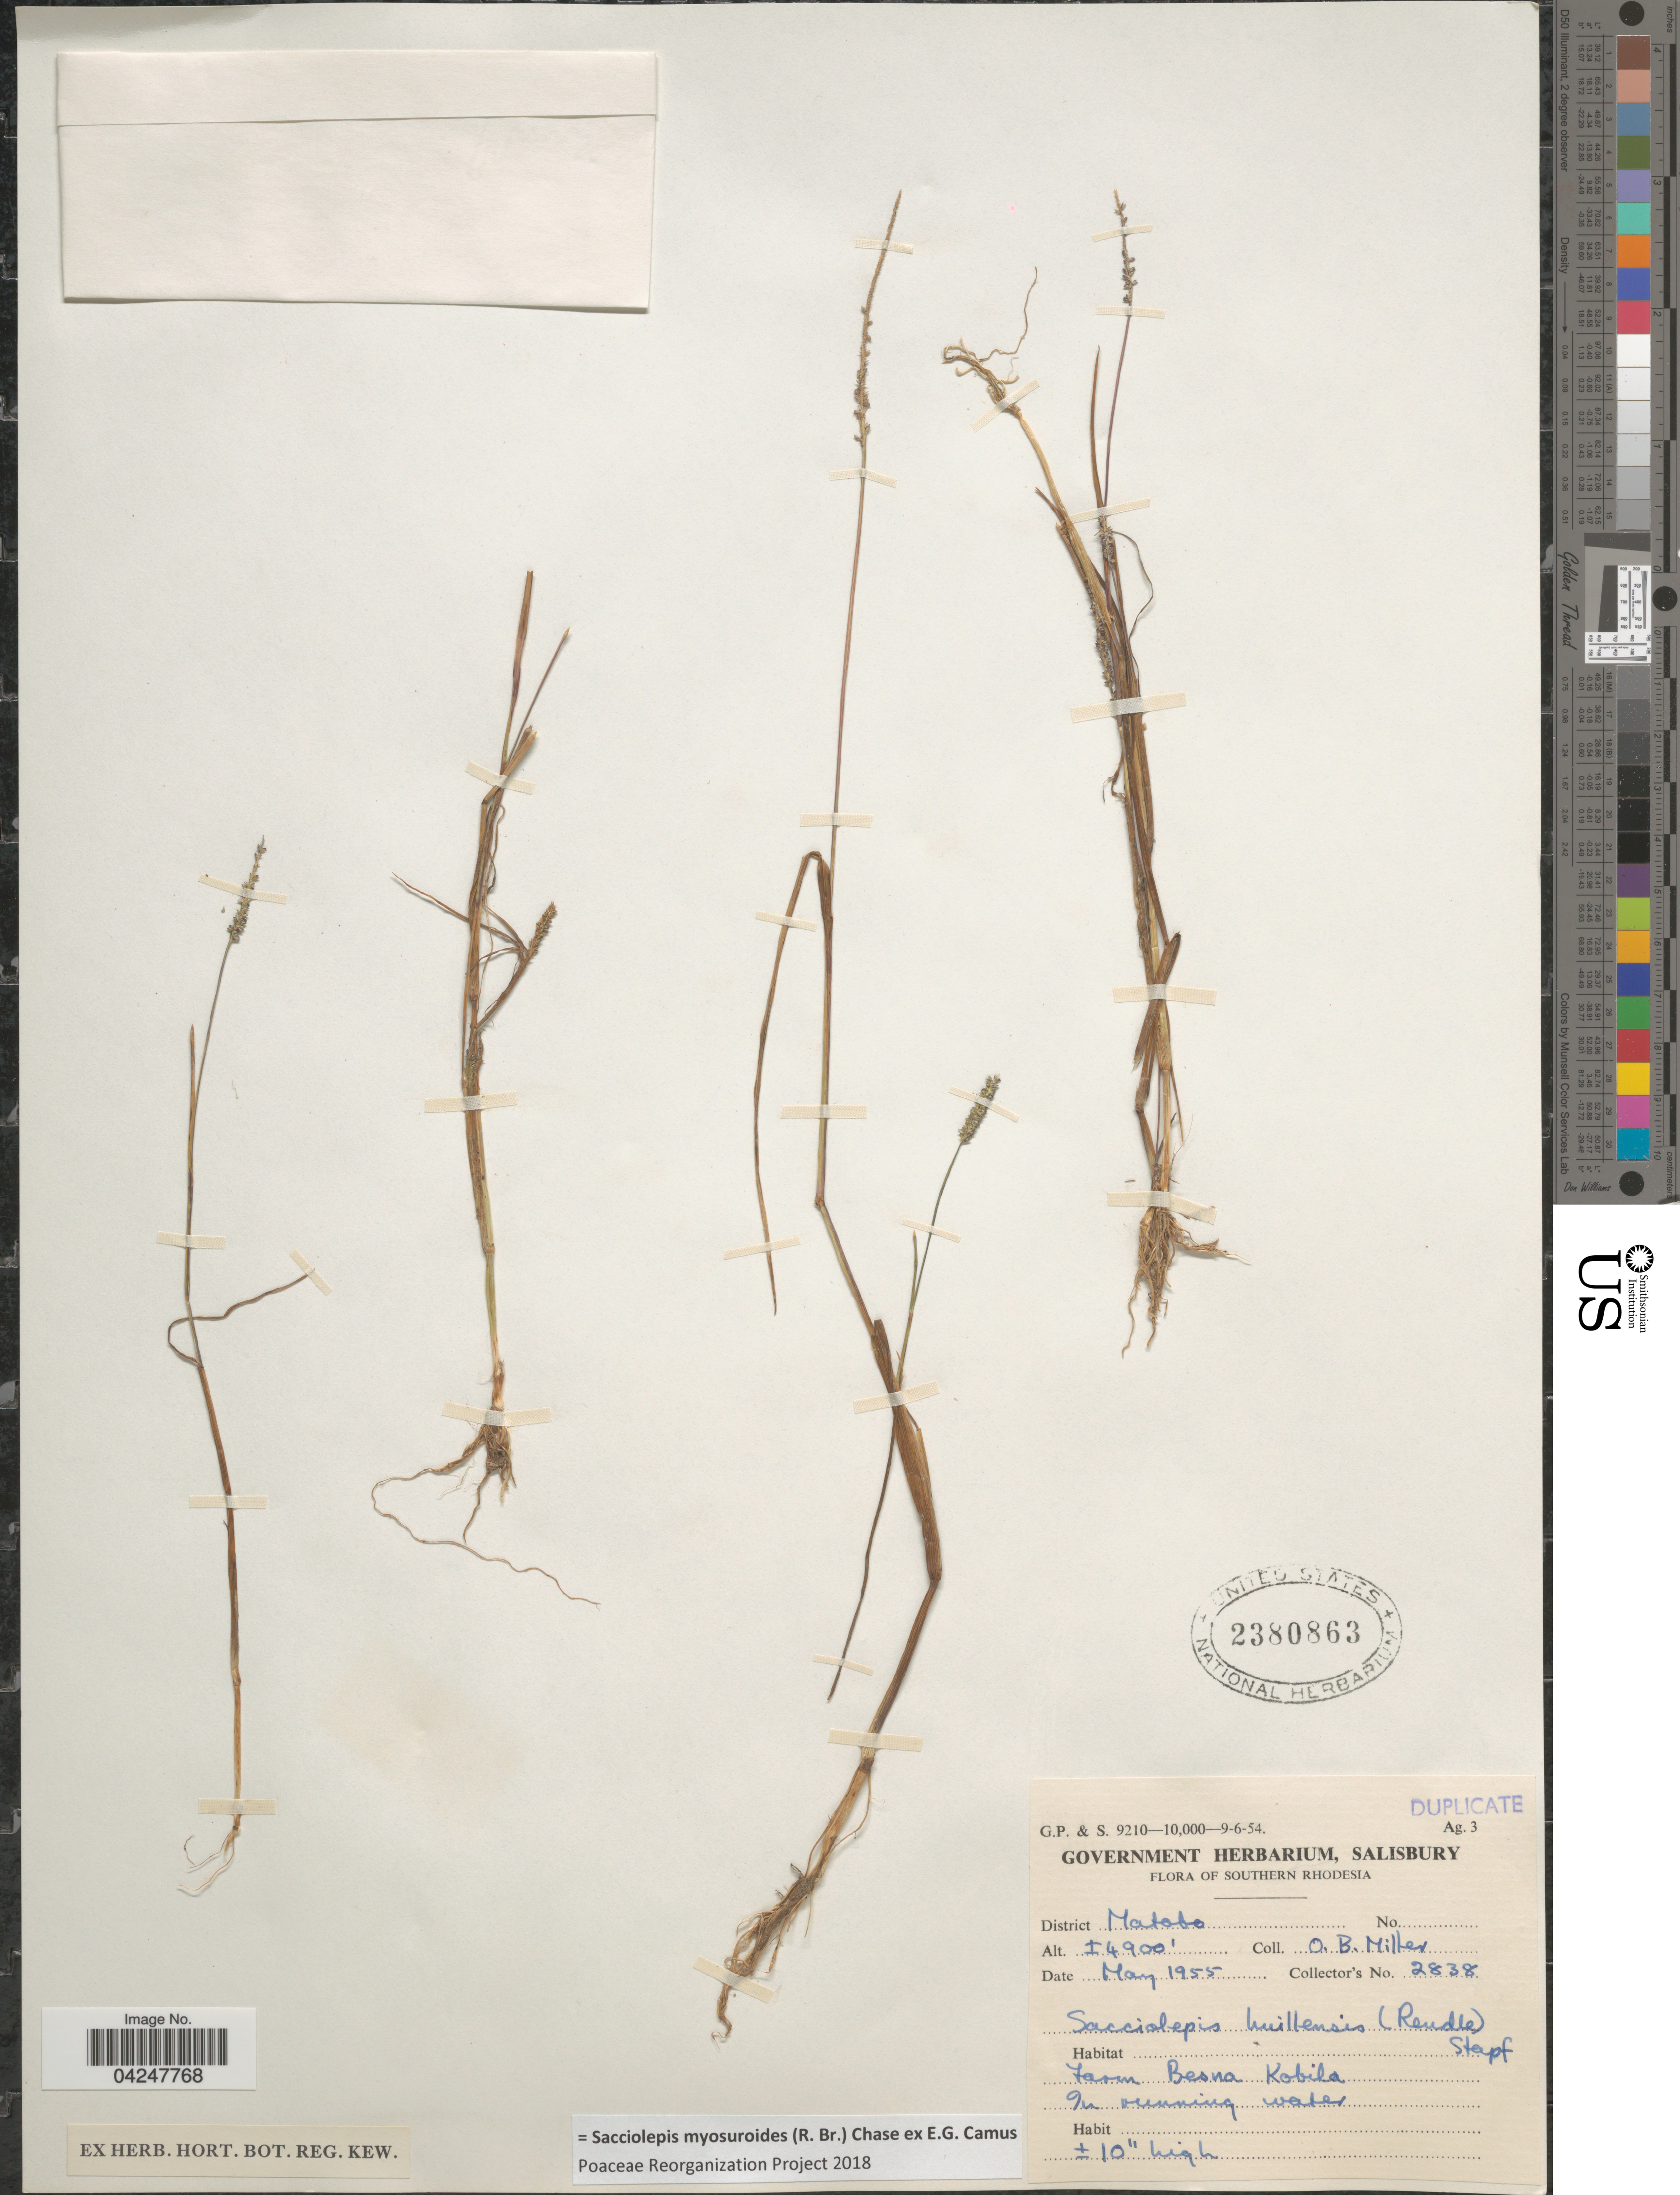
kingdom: Plantae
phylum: Tracheophyta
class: Liliopsida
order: Poales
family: Poaceae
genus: Sacciolepis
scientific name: Sacciolepis myosuroides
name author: (R. Br.) Chase ex E.G. Camus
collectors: O. B. Miller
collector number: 2838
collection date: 1955-05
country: Zimbabwe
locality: Southern Rhodesia. District Matobo. Farm Besna Kobila.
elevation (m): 1494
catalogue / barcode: US 2380863